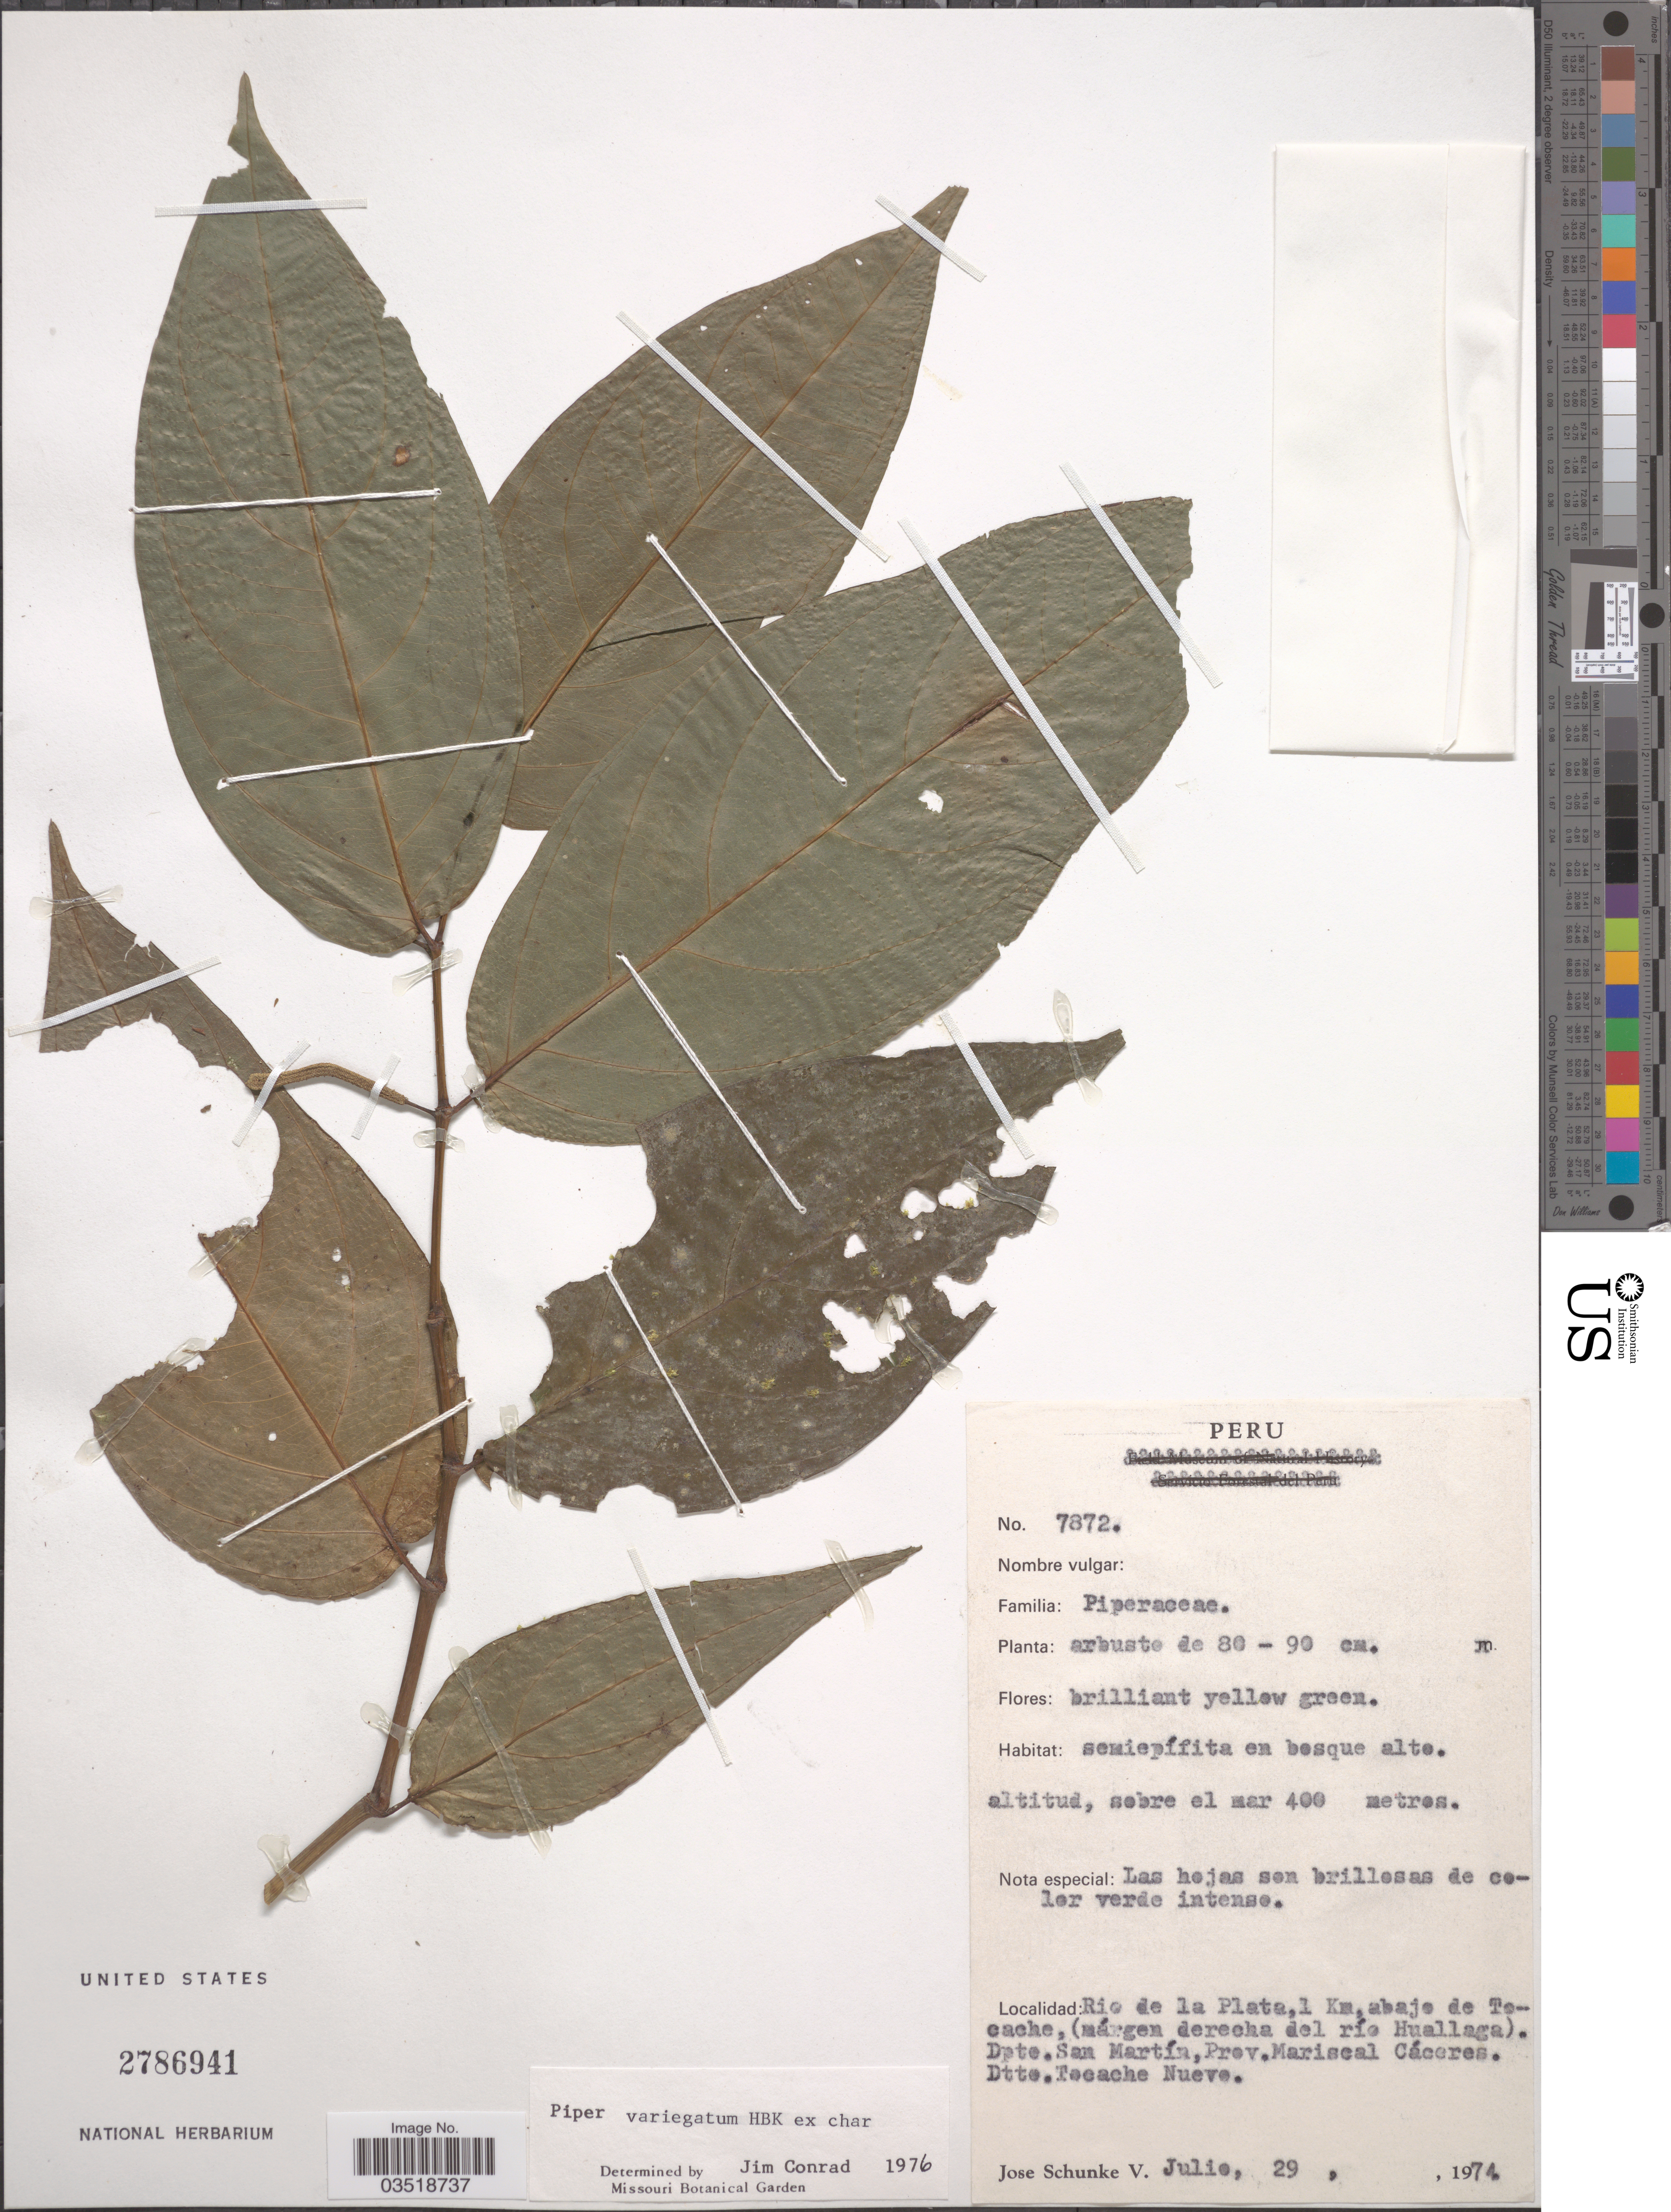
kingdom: Plantae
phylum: Tracheophyta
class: Magnoliopsida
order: Piperales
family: Piperaceae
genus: Piper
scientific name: Piper variegatum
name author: Kunth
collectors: J. Schunke Vigo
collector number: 7872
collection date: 1974-07-29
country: Peru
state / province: San Martín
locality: Rio de la Plata, 1 Km, abajo de Tocache, (márgen derecha del río Huallaga). Dpto. San Martín, Prov. Mariseal Cáceres. Dtto. Tocache Nuevo.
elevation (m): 400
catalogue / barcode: US 2786941